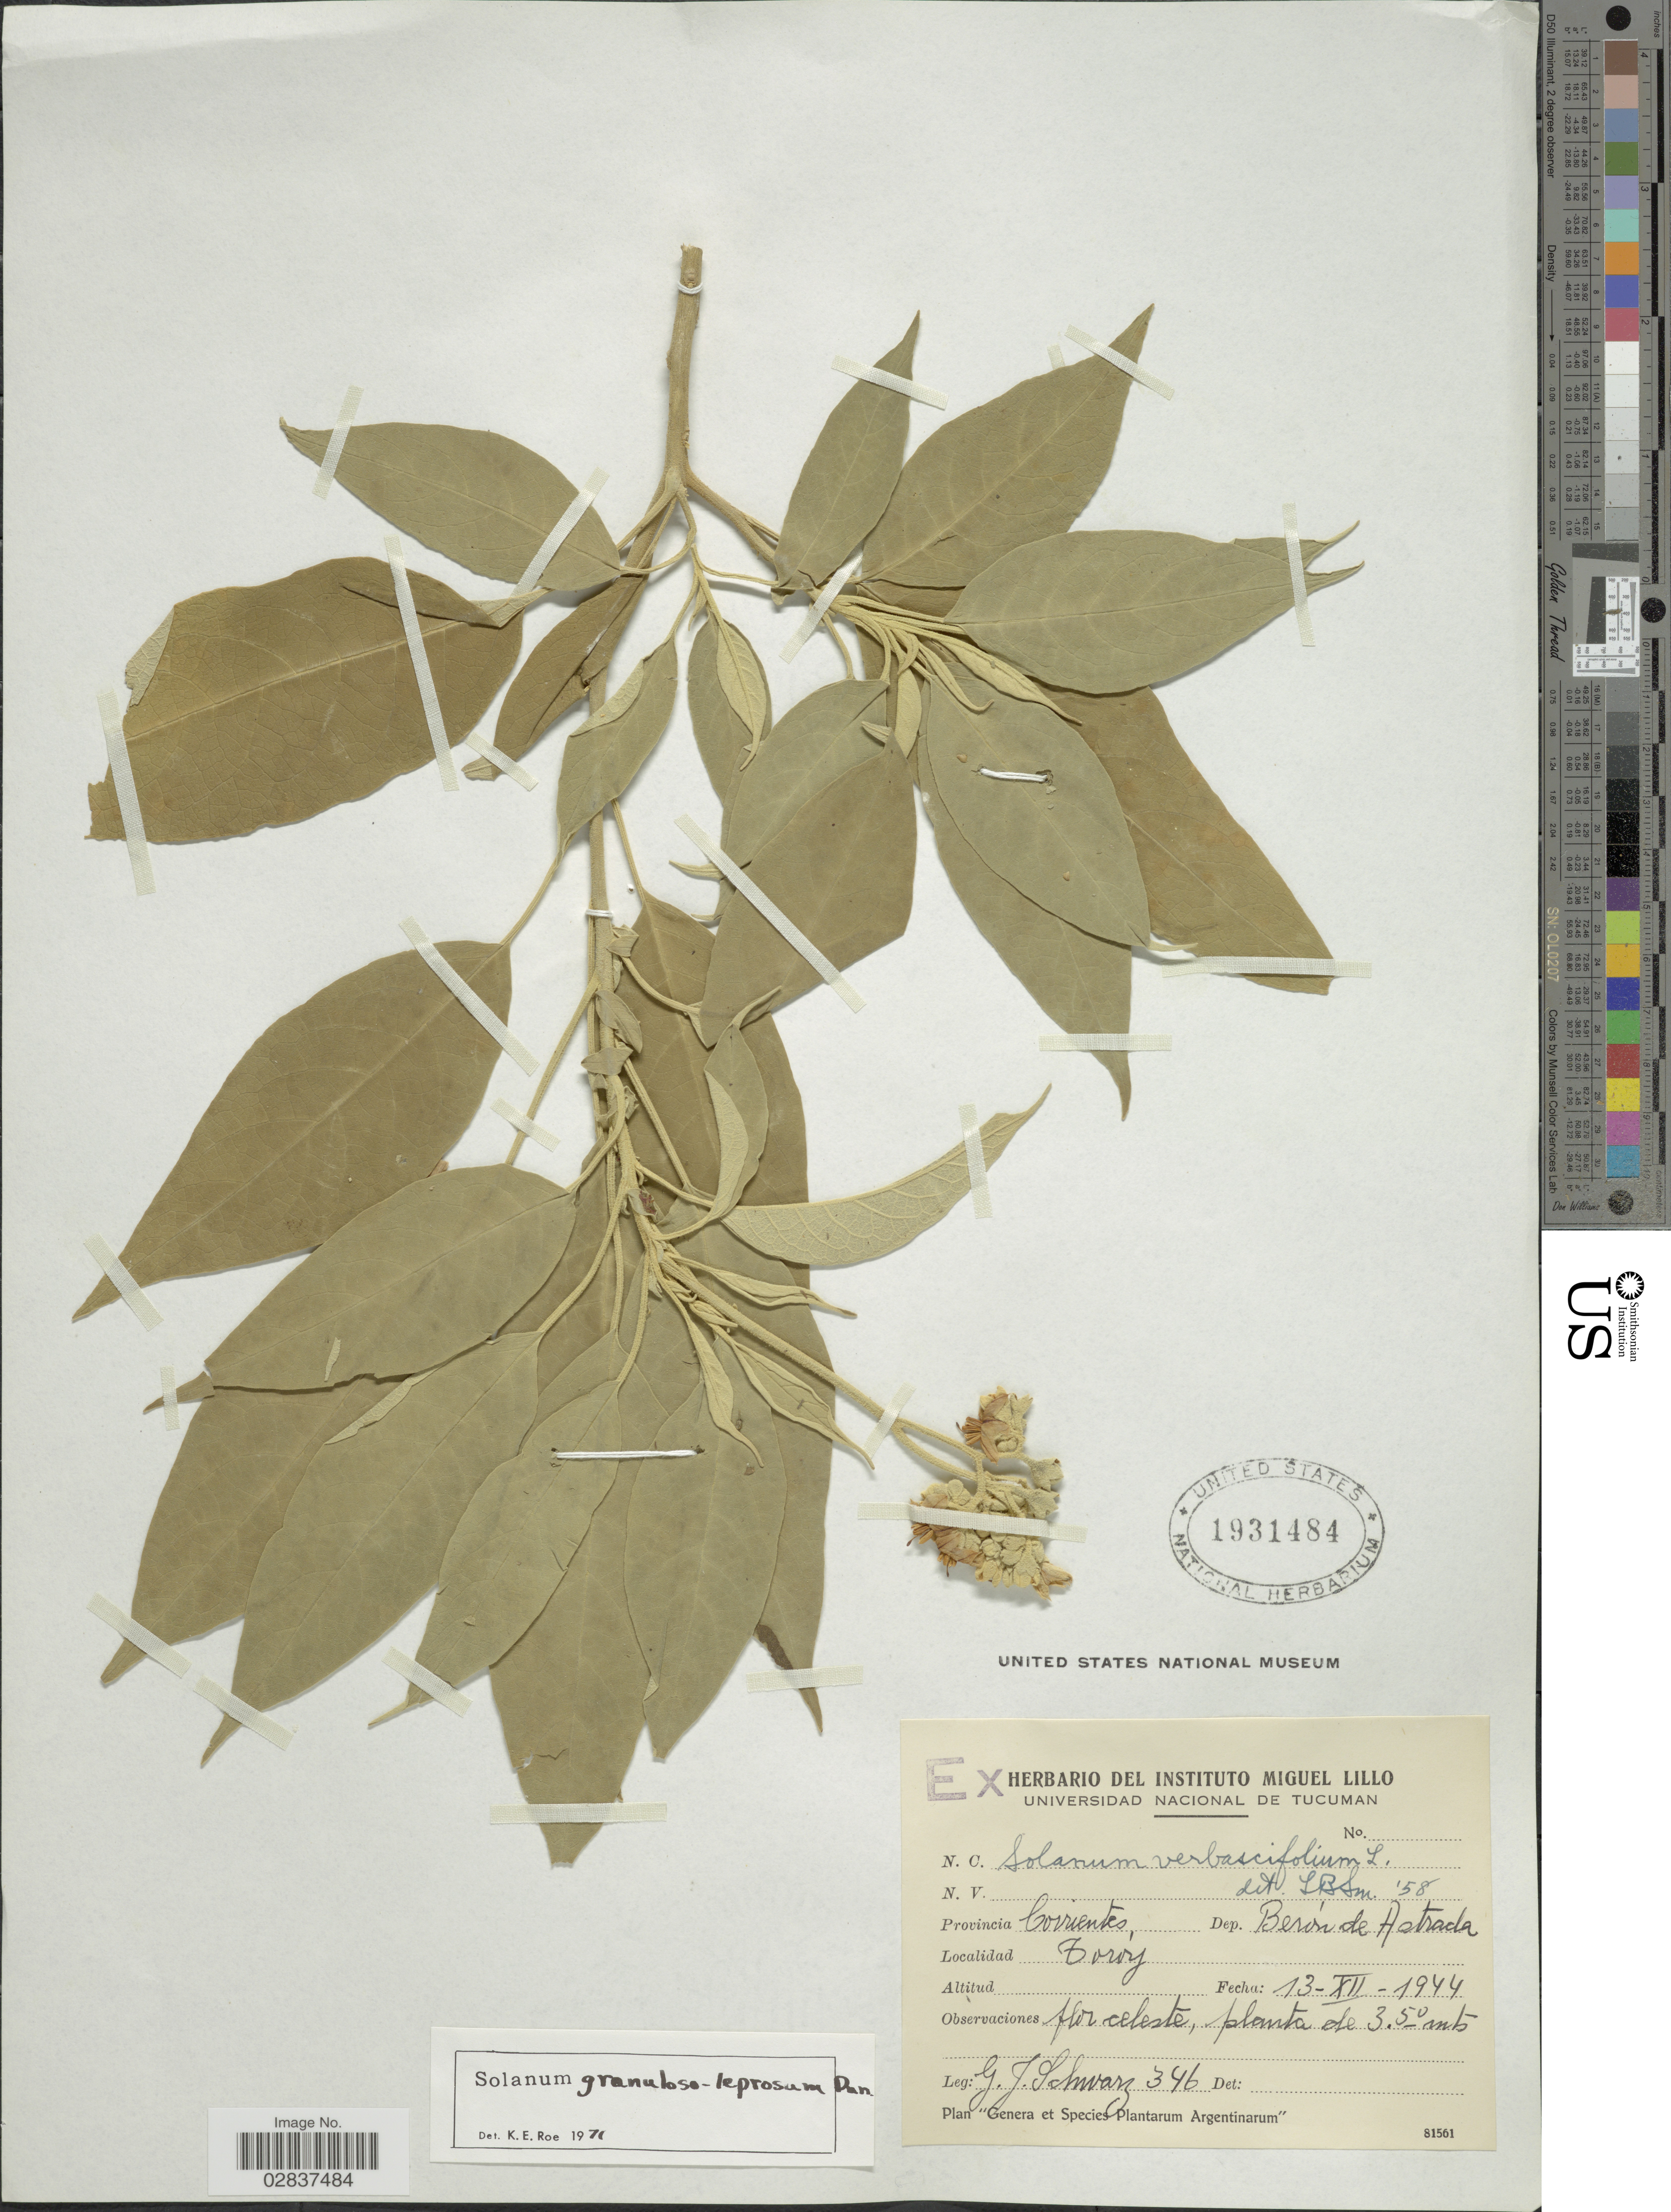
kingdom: Plantae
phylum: Tracheophyta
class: Magnoliopsida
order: Solanales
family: Solanaceae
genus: Solanum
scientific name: Solanum granuloso-leprosum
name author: Dunal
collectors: G. J. Schwarz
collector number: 346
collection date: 1944-12-13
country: Argentina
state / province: Corrientes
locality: Dep. Berón de Astrada, Coróy.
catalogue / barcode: US 1931484